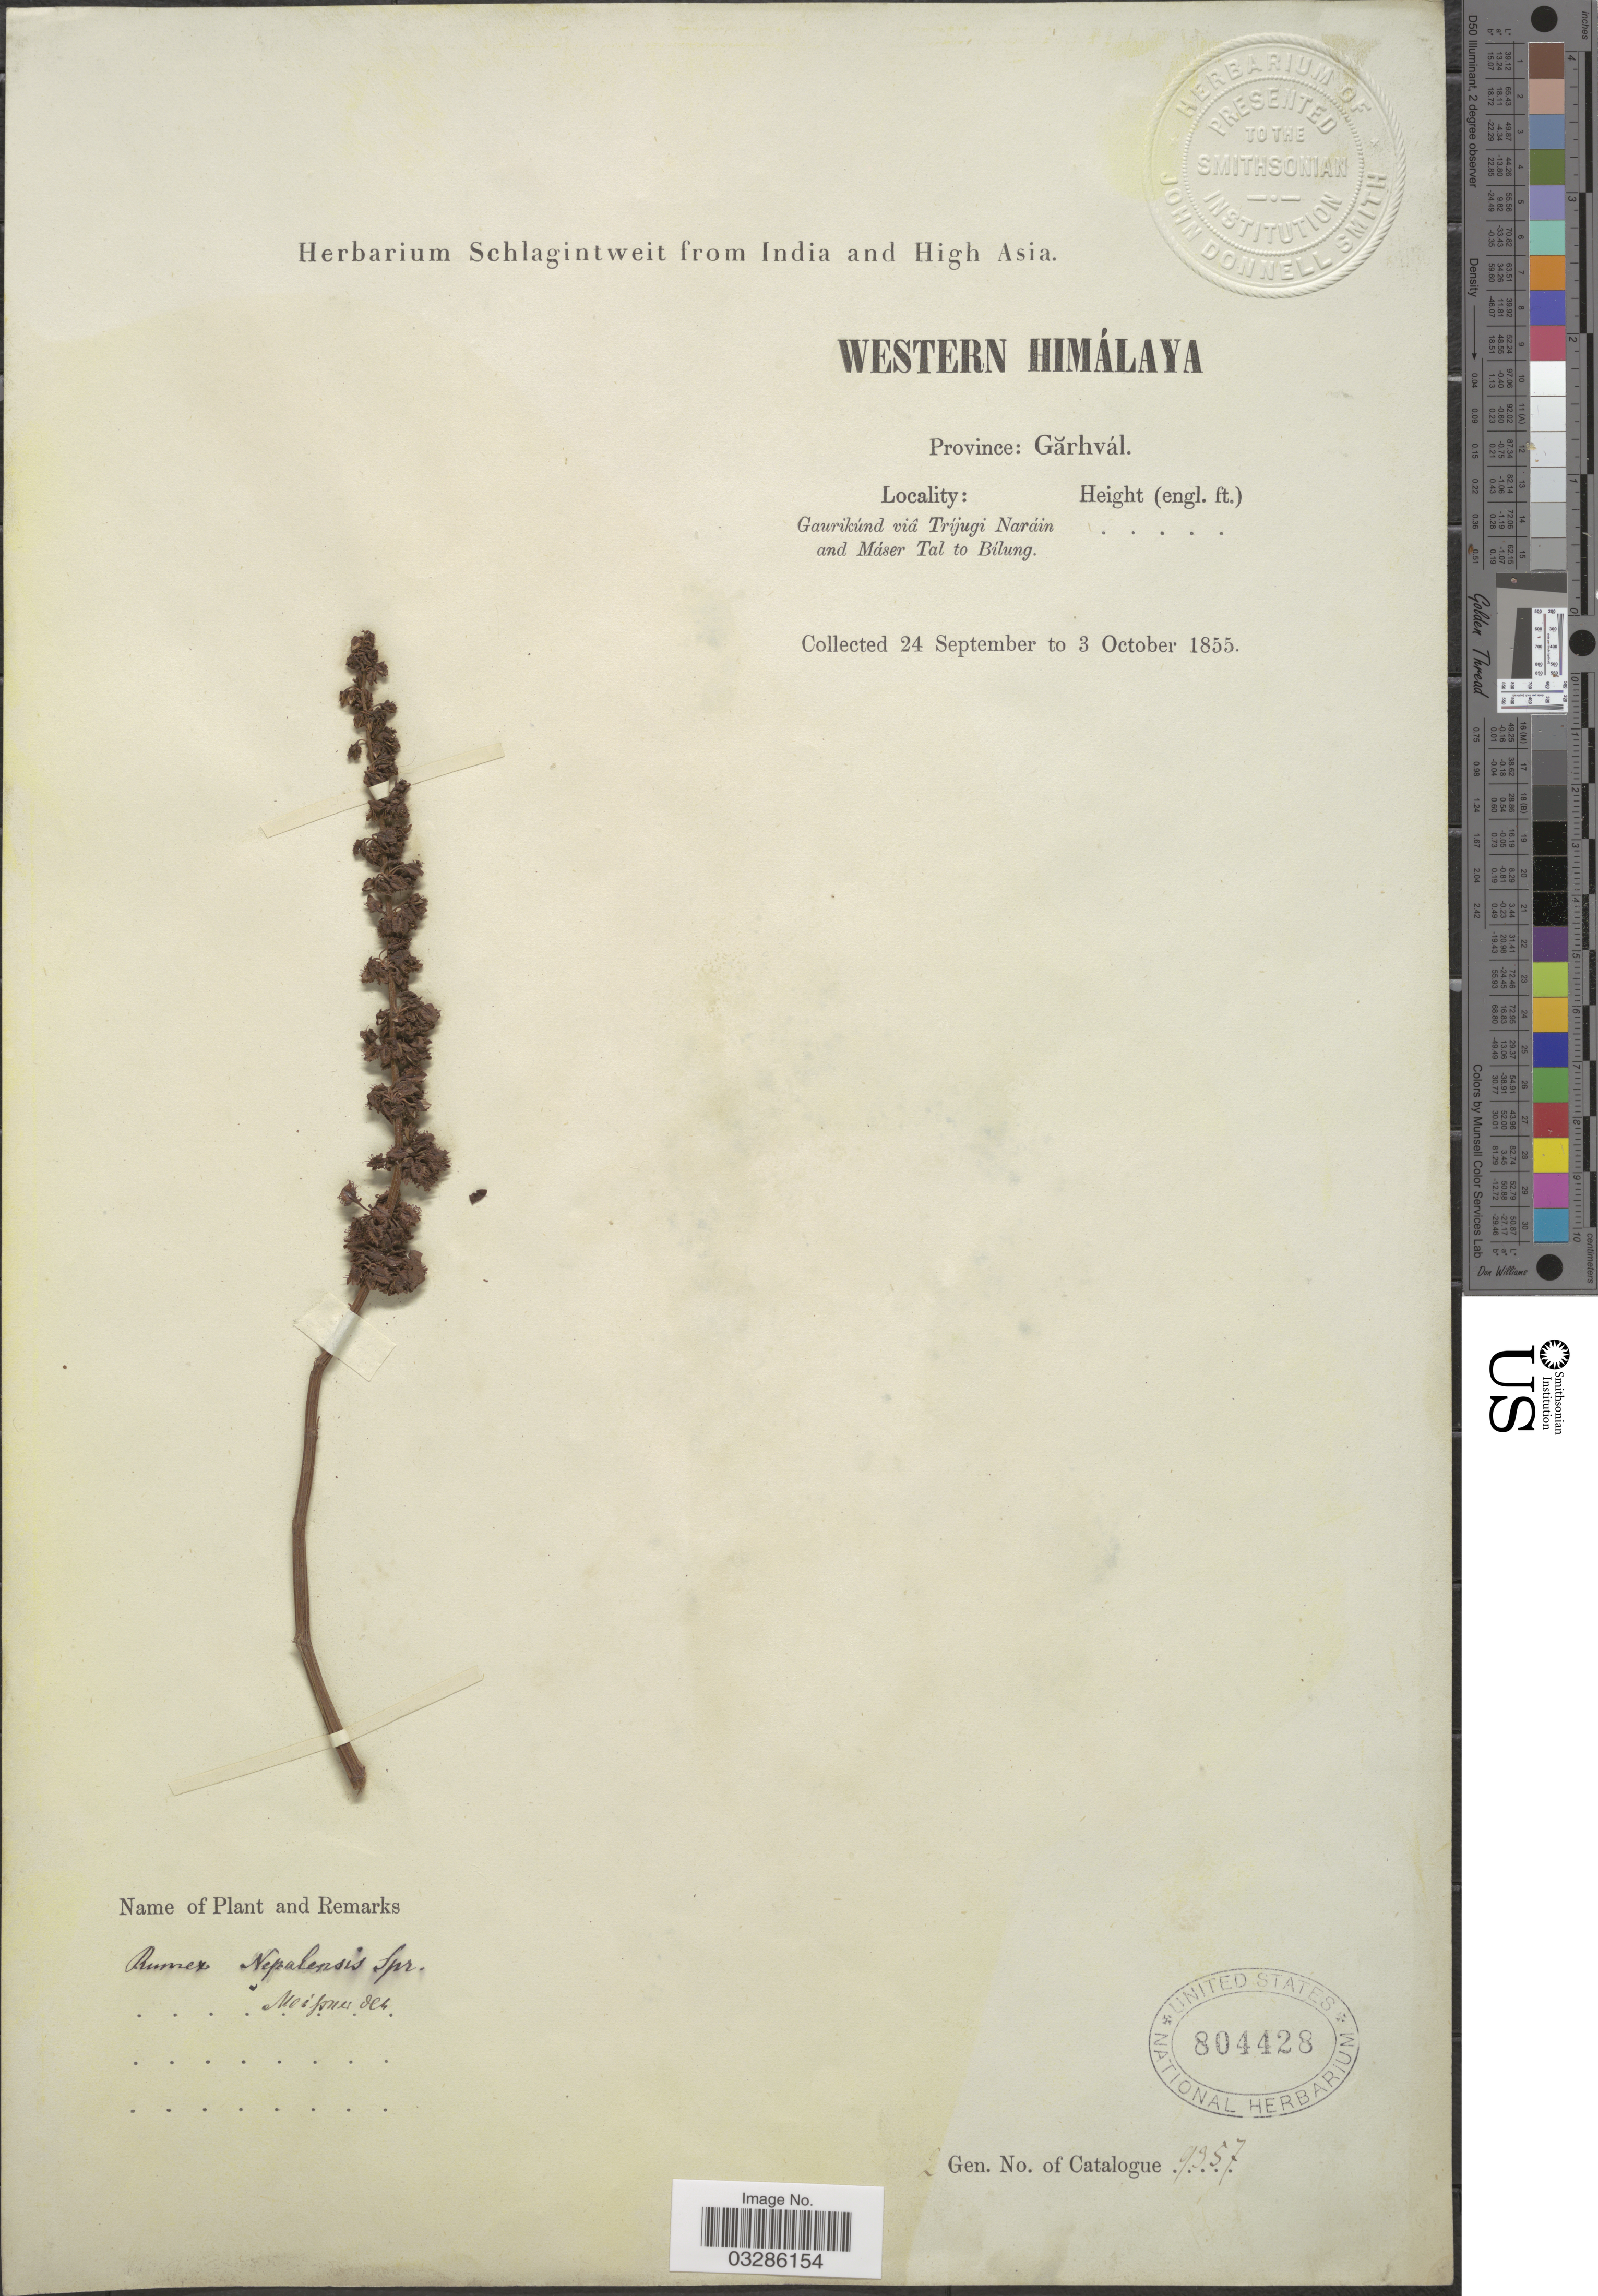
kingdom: Plantae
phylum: Tracheophyta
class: Magnoliopsida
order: Caryophyllales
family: Polygonaceae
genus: Rumex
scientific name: Rumex nepalensis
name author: Spreng.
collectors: ex herb. Schlagintweit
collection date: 1855-09-24/1855-10-03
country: India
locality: Western Himálaya. Province: Gărhvál. Gaurikúnd viâ Tríjugi Naráin and Máser Tal to Bílung.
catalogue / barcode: US 804428